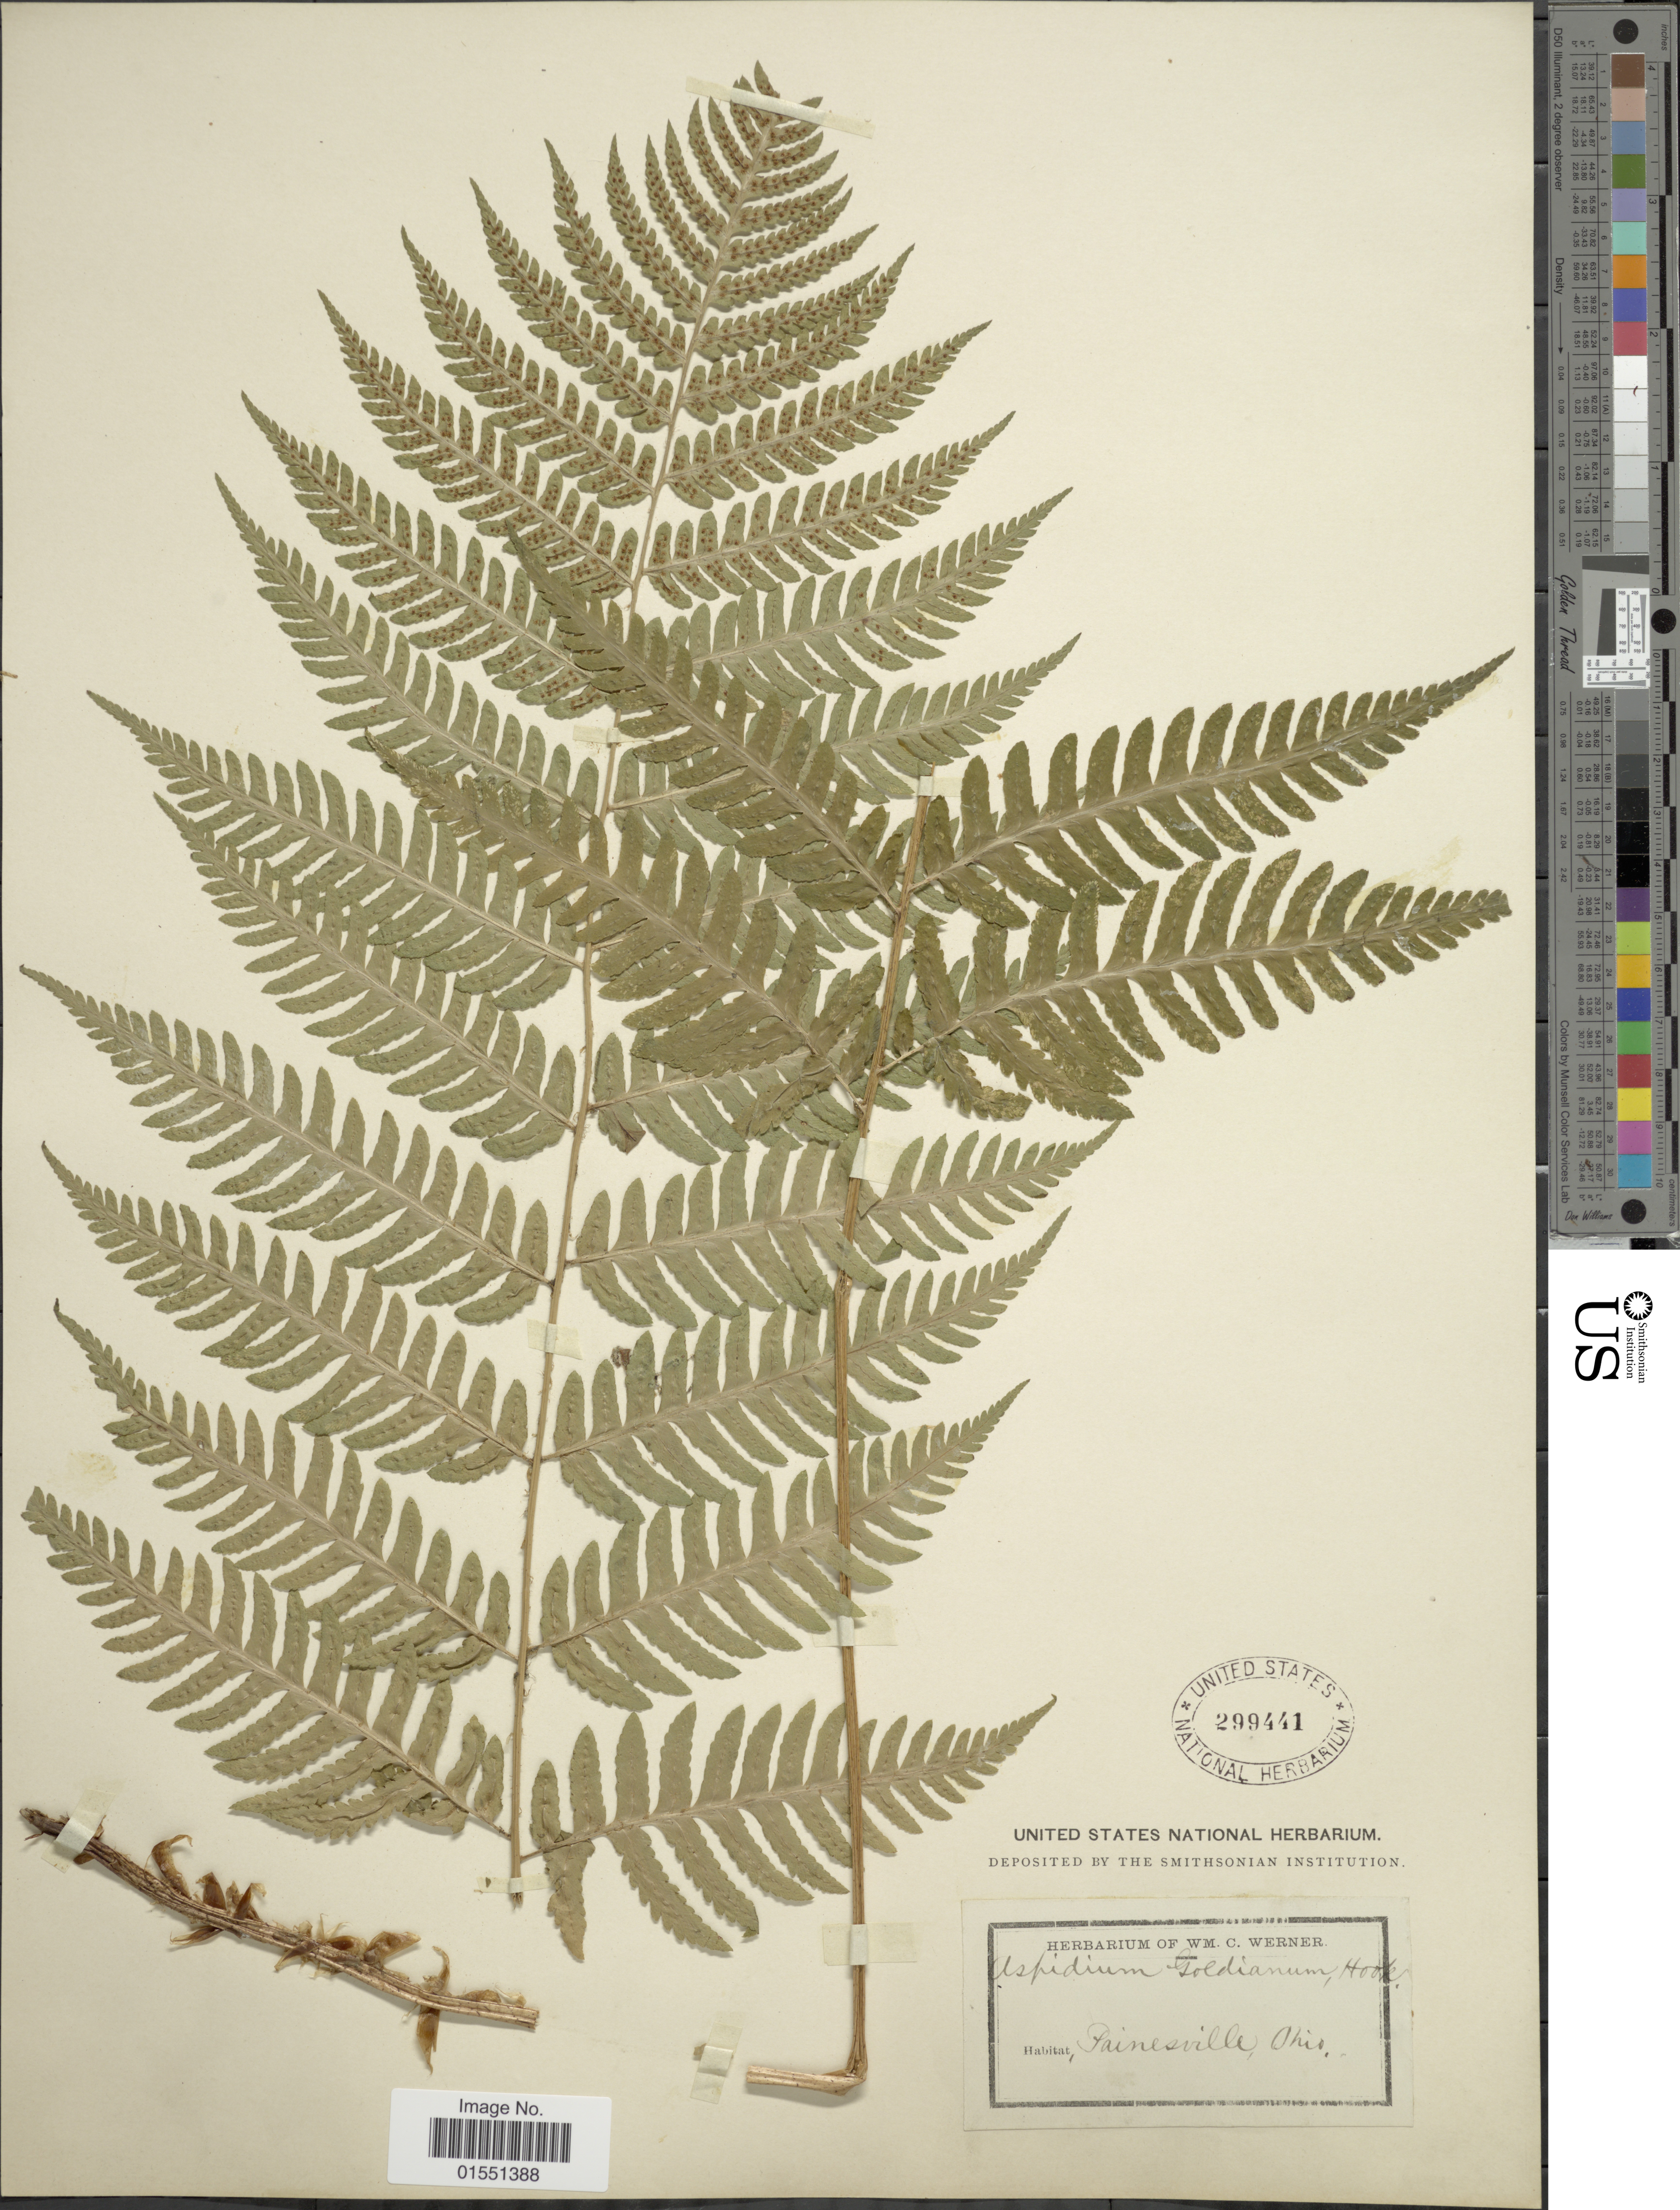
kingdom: Plantae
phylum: Tracheophyta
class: Polypodiopsida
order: Polypodiales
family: Dryopteridaceae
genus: Dryopteris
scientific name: Dryopteris goldiana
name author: (Hook. ex Goldie) A. Gray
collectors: ex herb. Wm. C. Werner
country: United States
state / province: Ohio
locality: Painesville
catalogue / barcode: US 299441